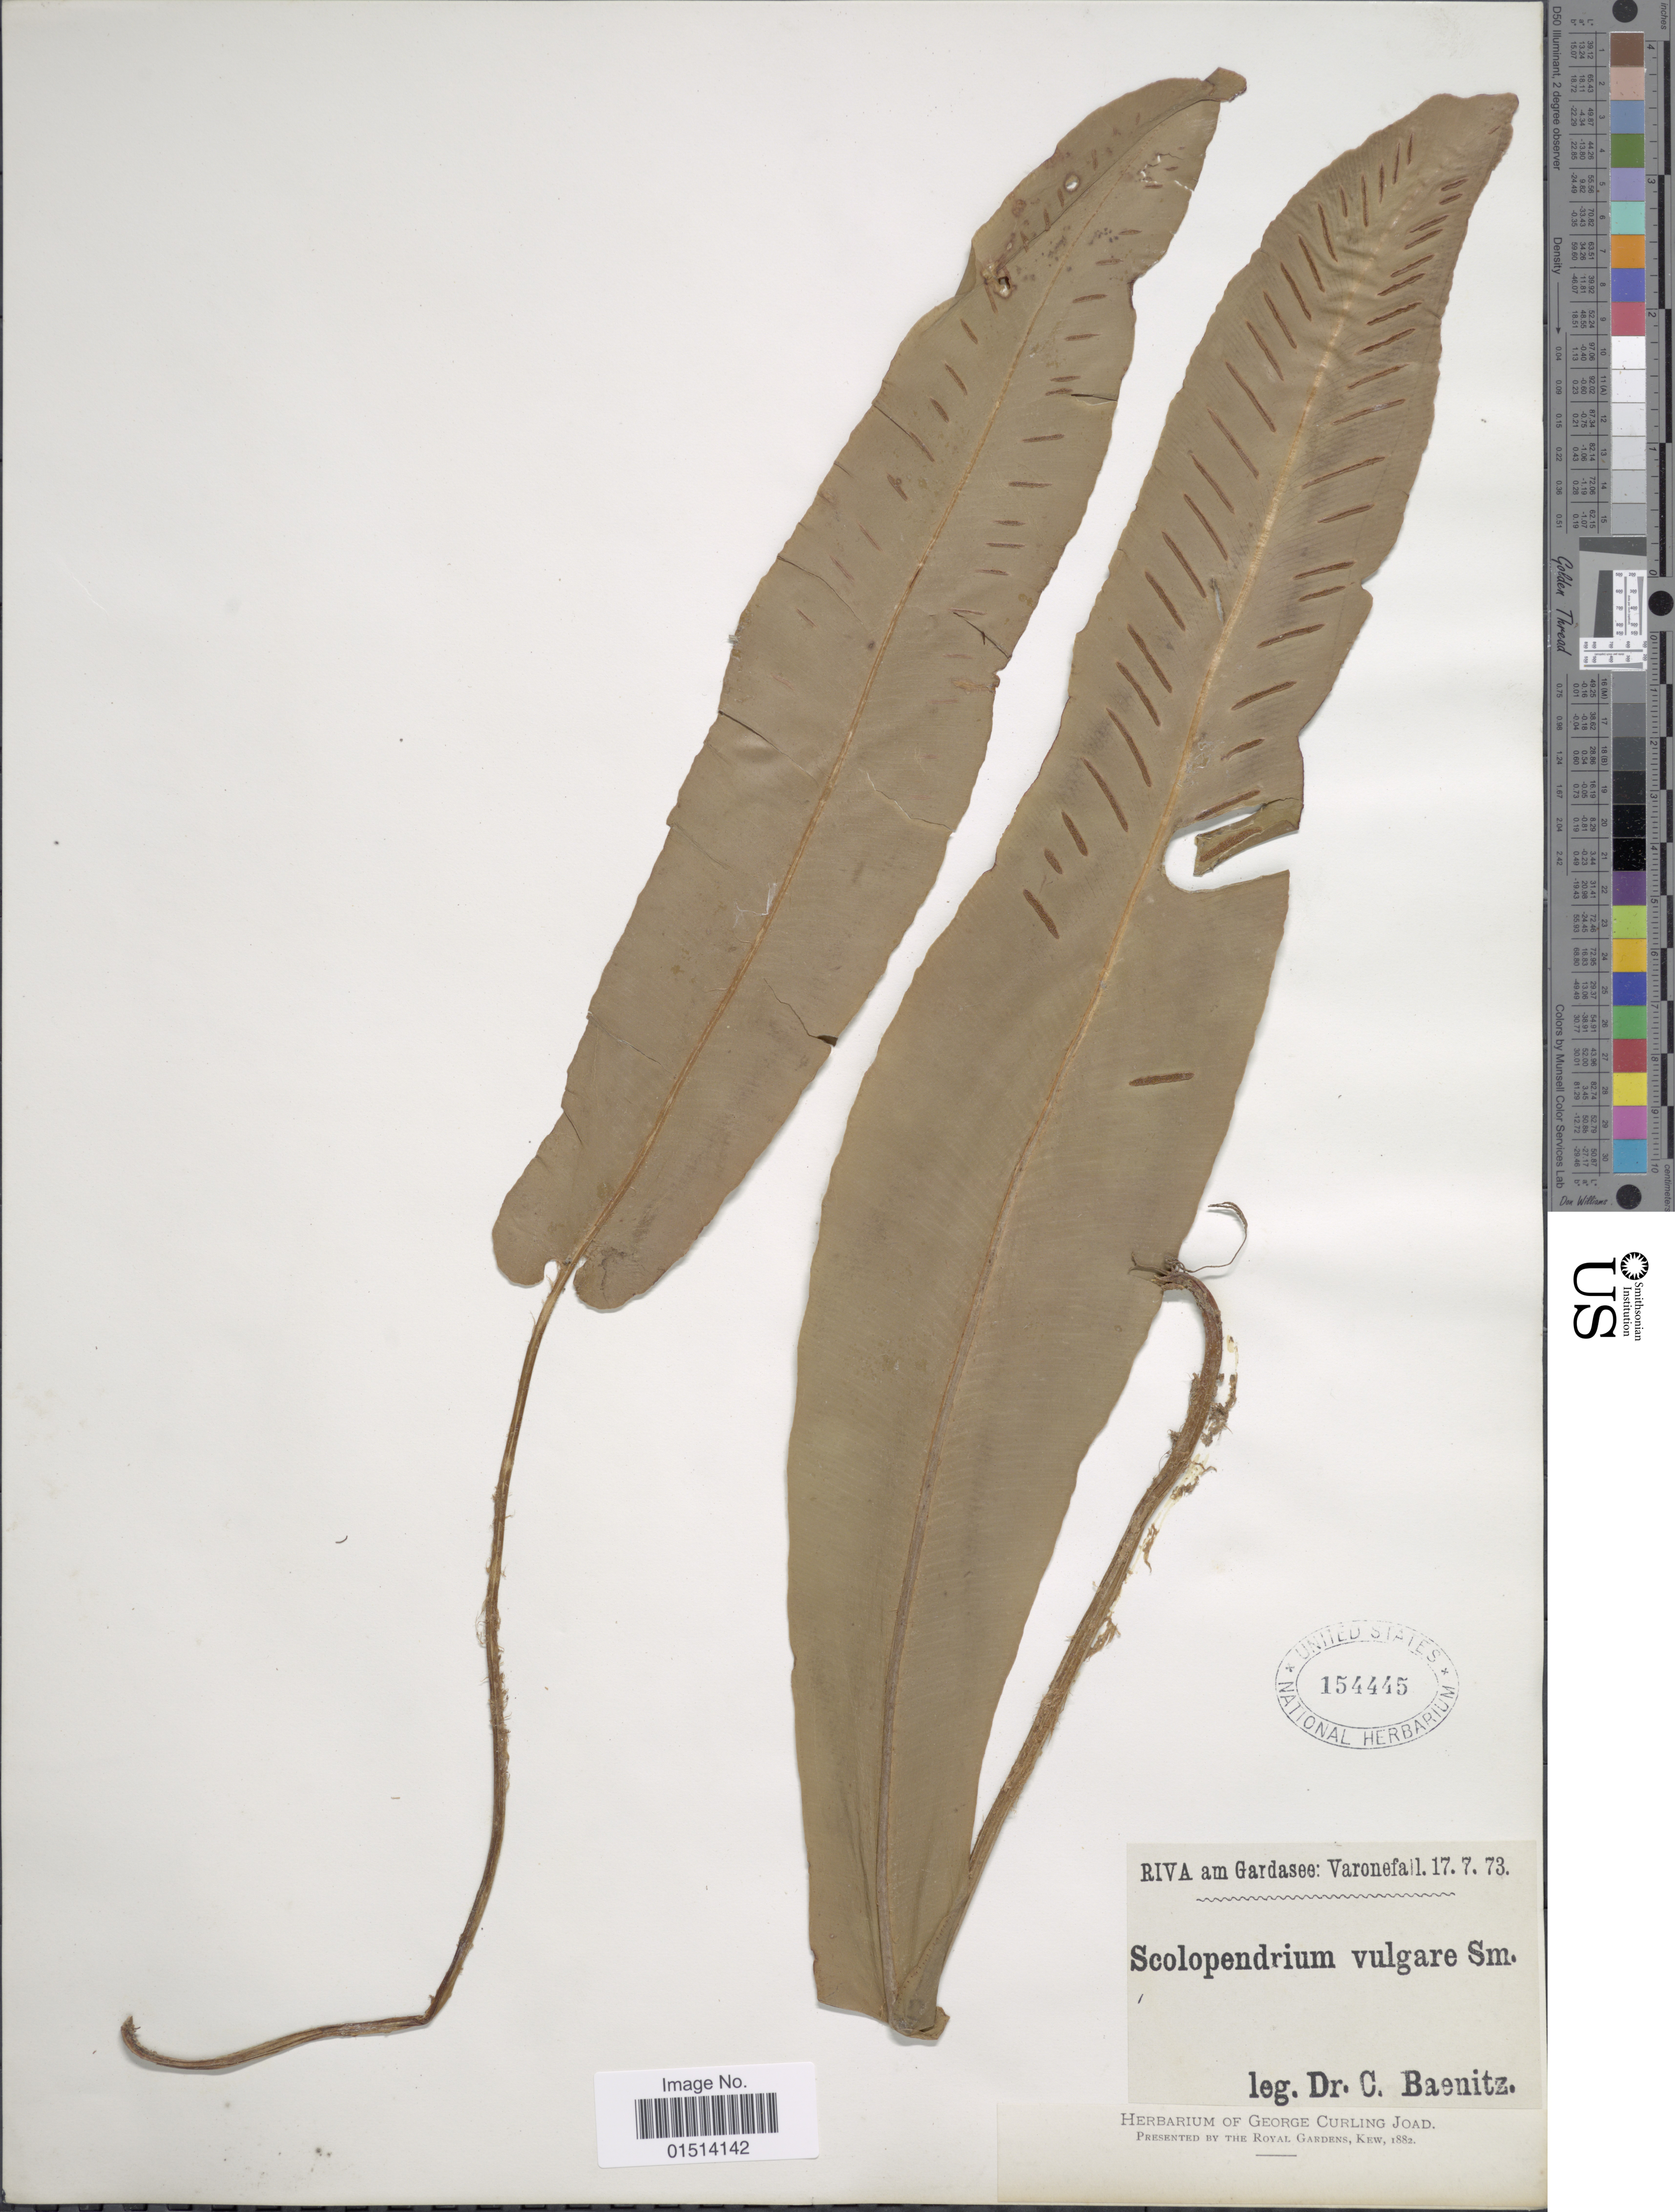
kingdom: Plantae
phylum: Tracheophyta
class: Polypodiopsida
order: Polypodiales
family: Aspleniaceae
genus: Asplenium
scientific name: Asplenium scolopendrium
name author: Sm.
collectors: C. G. Baenitz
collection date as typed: Transcribed d/m/y: 17/7/73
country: Italy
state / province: Trentino-Alto Adige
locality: Riva am Gardasee: Varonefall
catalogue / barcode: US 154445